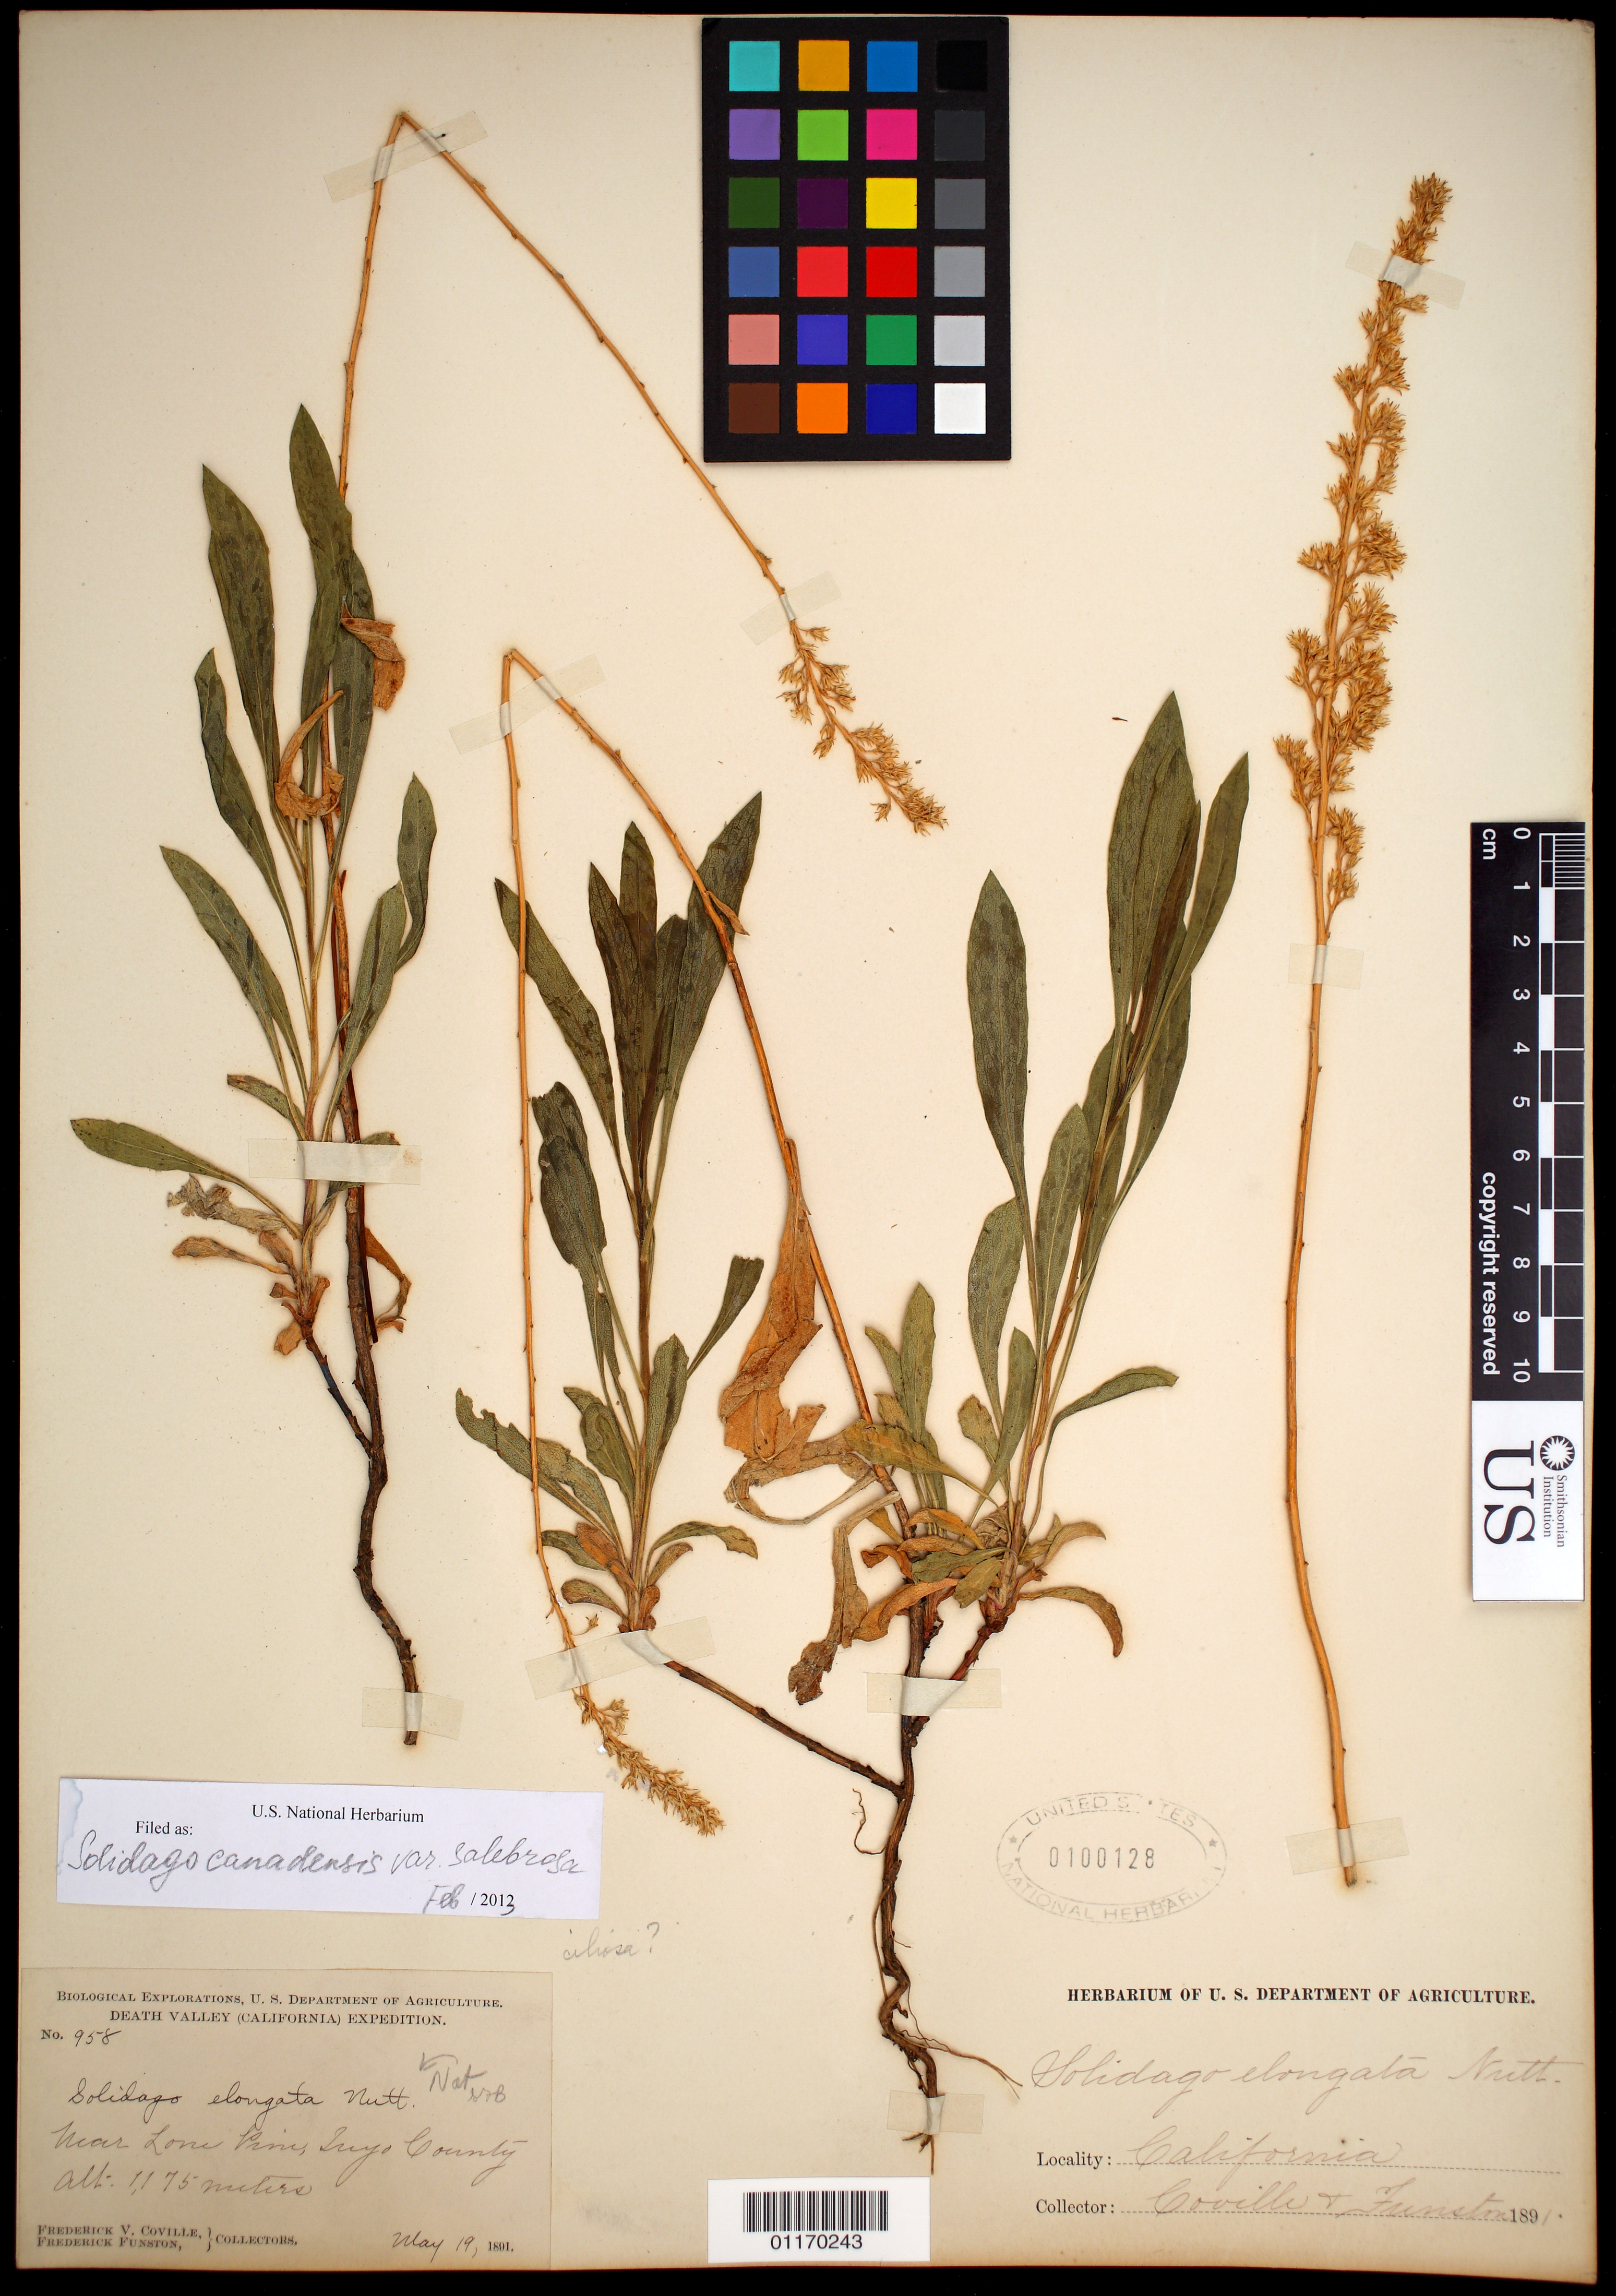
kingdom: Plantae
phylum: Tracheophyta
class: Magnoliopsida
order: Asterales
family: Asteraceae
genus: Solidago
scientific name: Solidago canadensis var. salebrosa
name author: (Piper) M.E. Jones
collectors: F. V. Coville & F. Funston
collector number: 958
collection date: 1891-05-19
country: United States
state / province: California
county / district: Inyo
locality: near Lone Pine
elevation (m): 1175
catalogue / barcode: US 100128